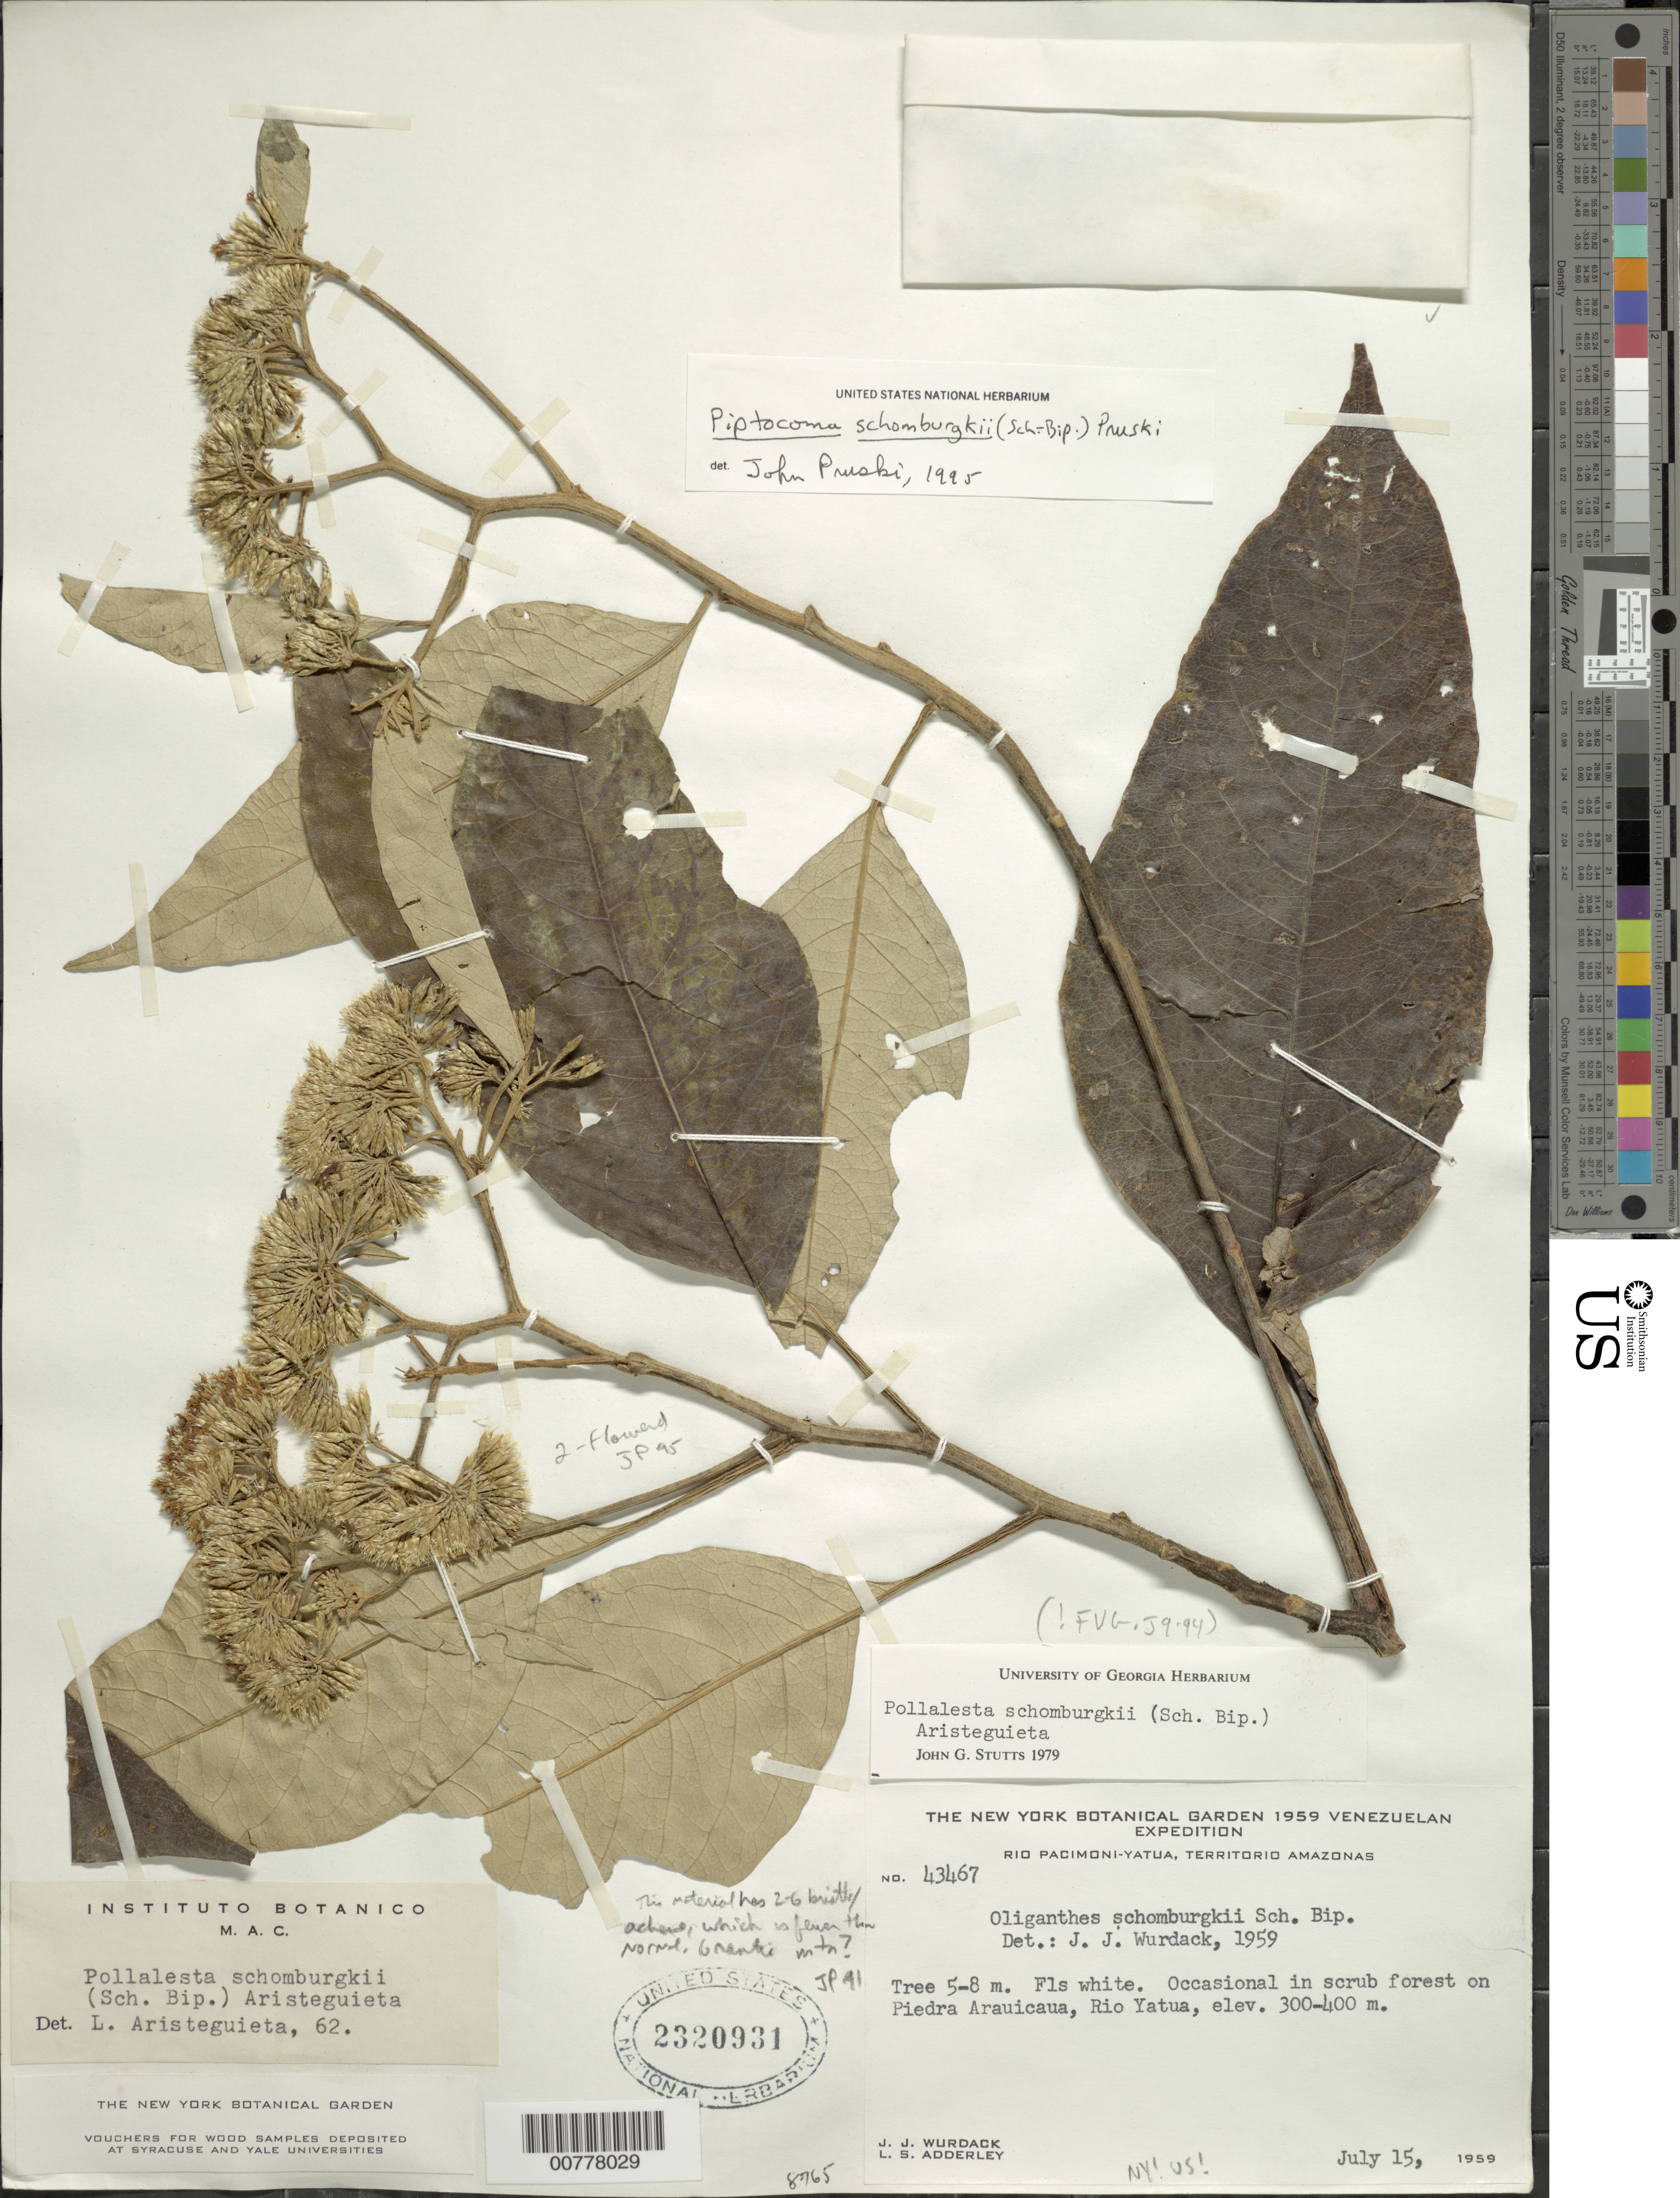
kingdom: Plantae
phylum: Tracheophyta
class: Magnoliopsida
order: Asterales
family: Asteraceae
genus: Piptocoma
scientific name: Piptocoma schomburgkii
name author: (Sch. Bip.) Pruski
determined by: Stutts, J. G.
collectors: J. J. Wurdack & L. S. Adderley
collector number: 43467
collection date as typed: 15-Jul-59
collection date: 1959-07-15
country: Venezuela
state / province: Amazonas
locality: Piedra Arauicana, Río Pacimoni-Yatua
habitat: Scrub forest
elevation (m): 300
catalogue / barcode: US 2320931